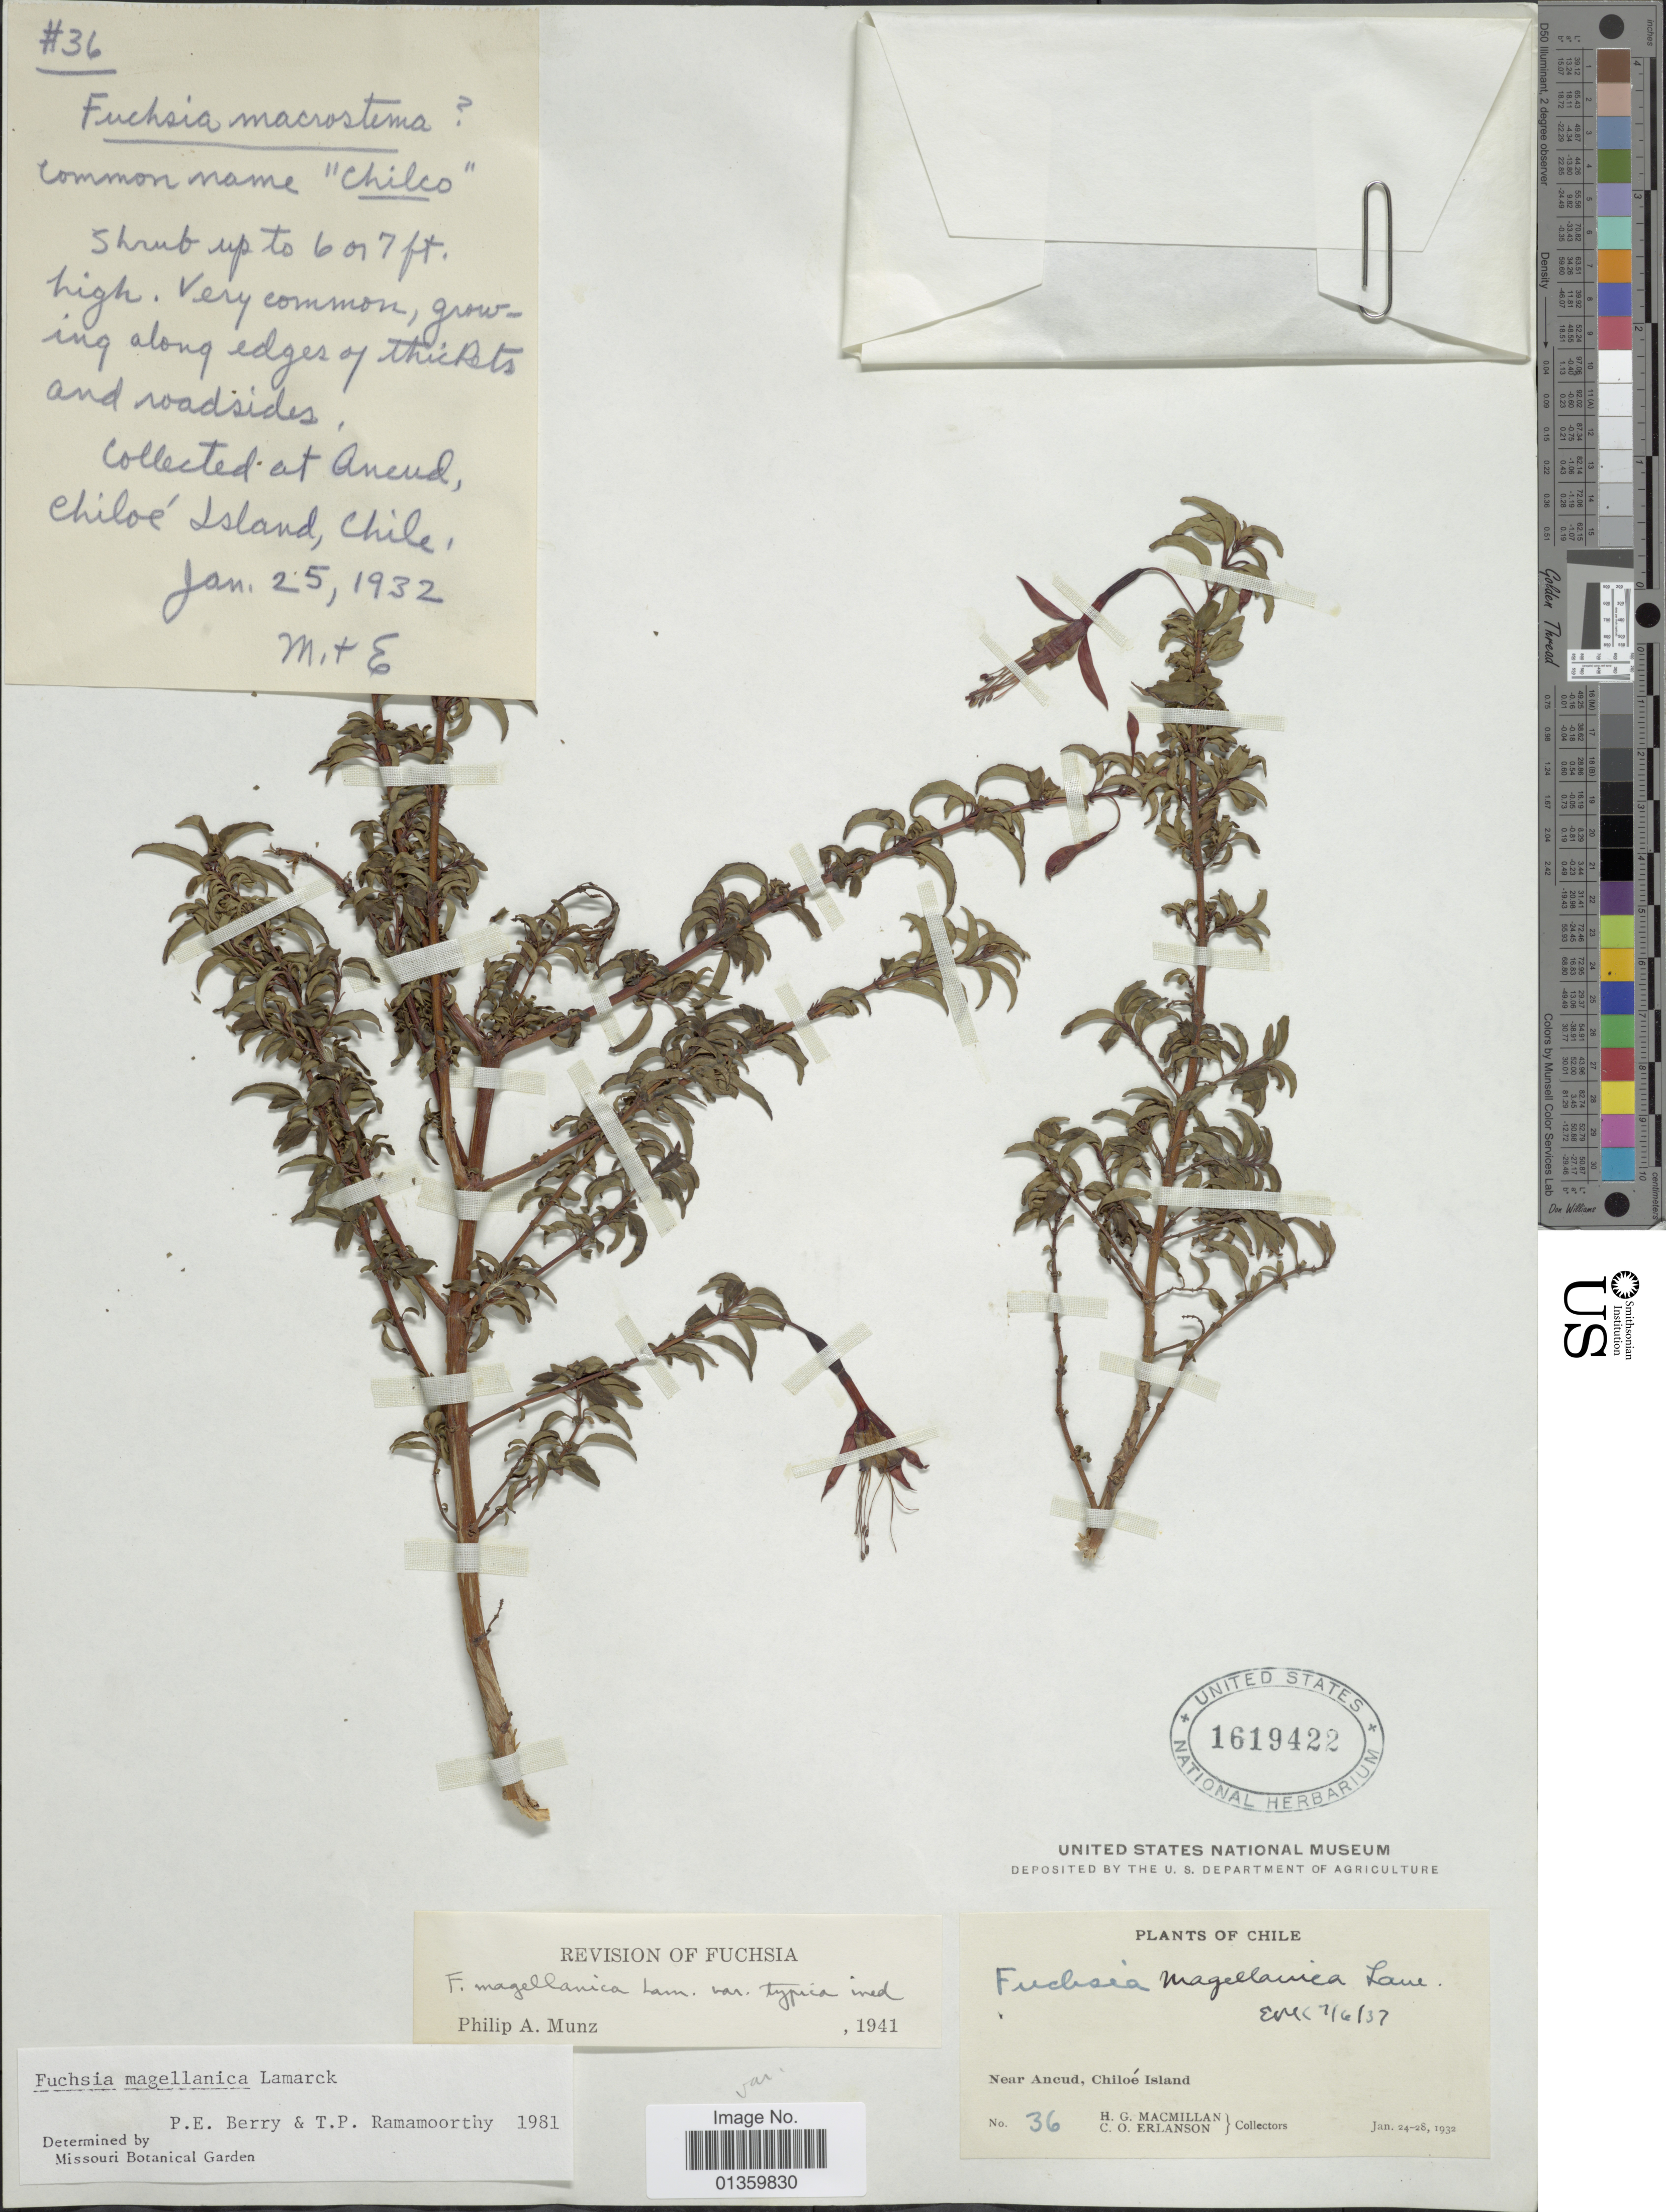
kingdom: Plantae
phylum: Tracheophyta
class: Magnoliopsida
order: Myrtales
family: Onagraceae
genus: Fuchsia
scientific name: Fuchsia magellanica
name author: Lam.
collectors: H. MacMillan & C. O. Erlanson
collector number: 36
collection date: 1932-01-24/1932-01-28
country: Chile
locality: Near Ancud, Chiloé Island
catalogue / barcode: US 1619422